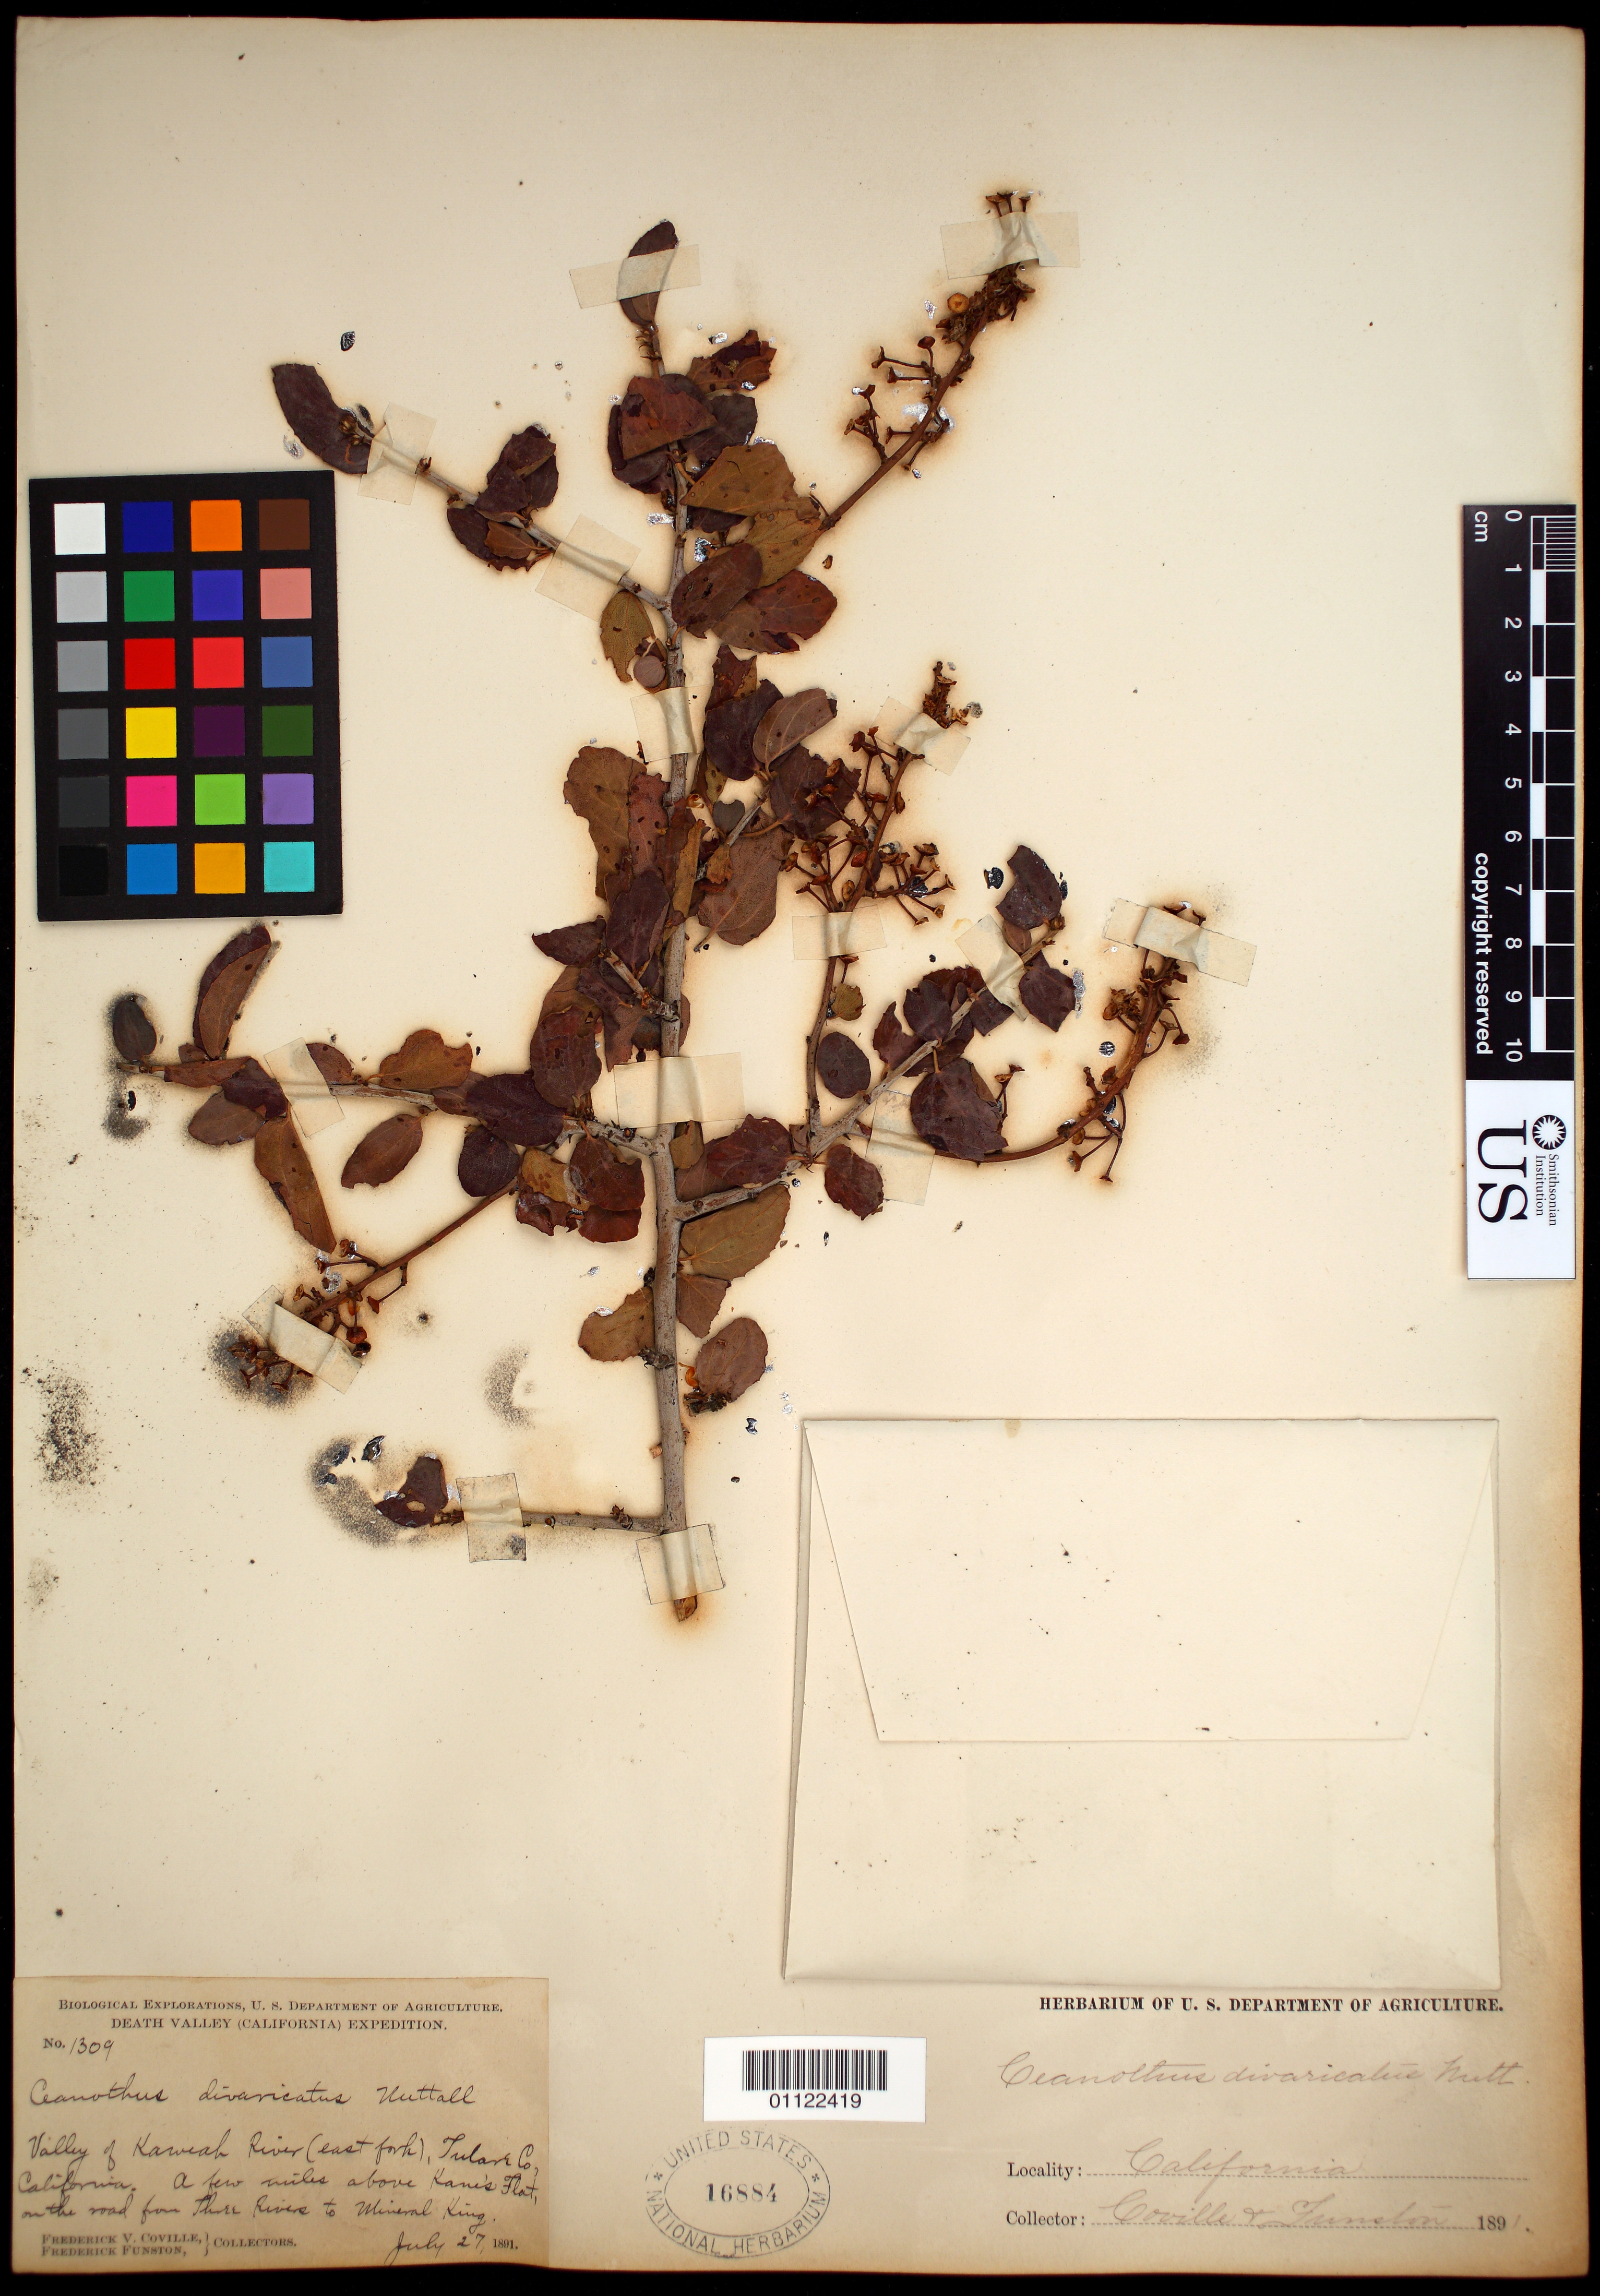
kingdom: Plantae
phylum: Tracheophyta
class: Magnoliopsida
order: Rosales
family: Rhamnaceae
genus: Ceanothus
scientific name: Ceanothus divaricatus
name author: Nutt. ex Torr. & S.F. Gray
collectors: F. V. Coville & F. Funston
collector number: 1309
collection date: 1891-07-27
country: United States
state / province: California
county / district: Tulare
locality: Kaweah River Valley, a few miles above Kane's flat on the road fromThree Rivers to Mineral King.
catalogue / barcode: US 16884